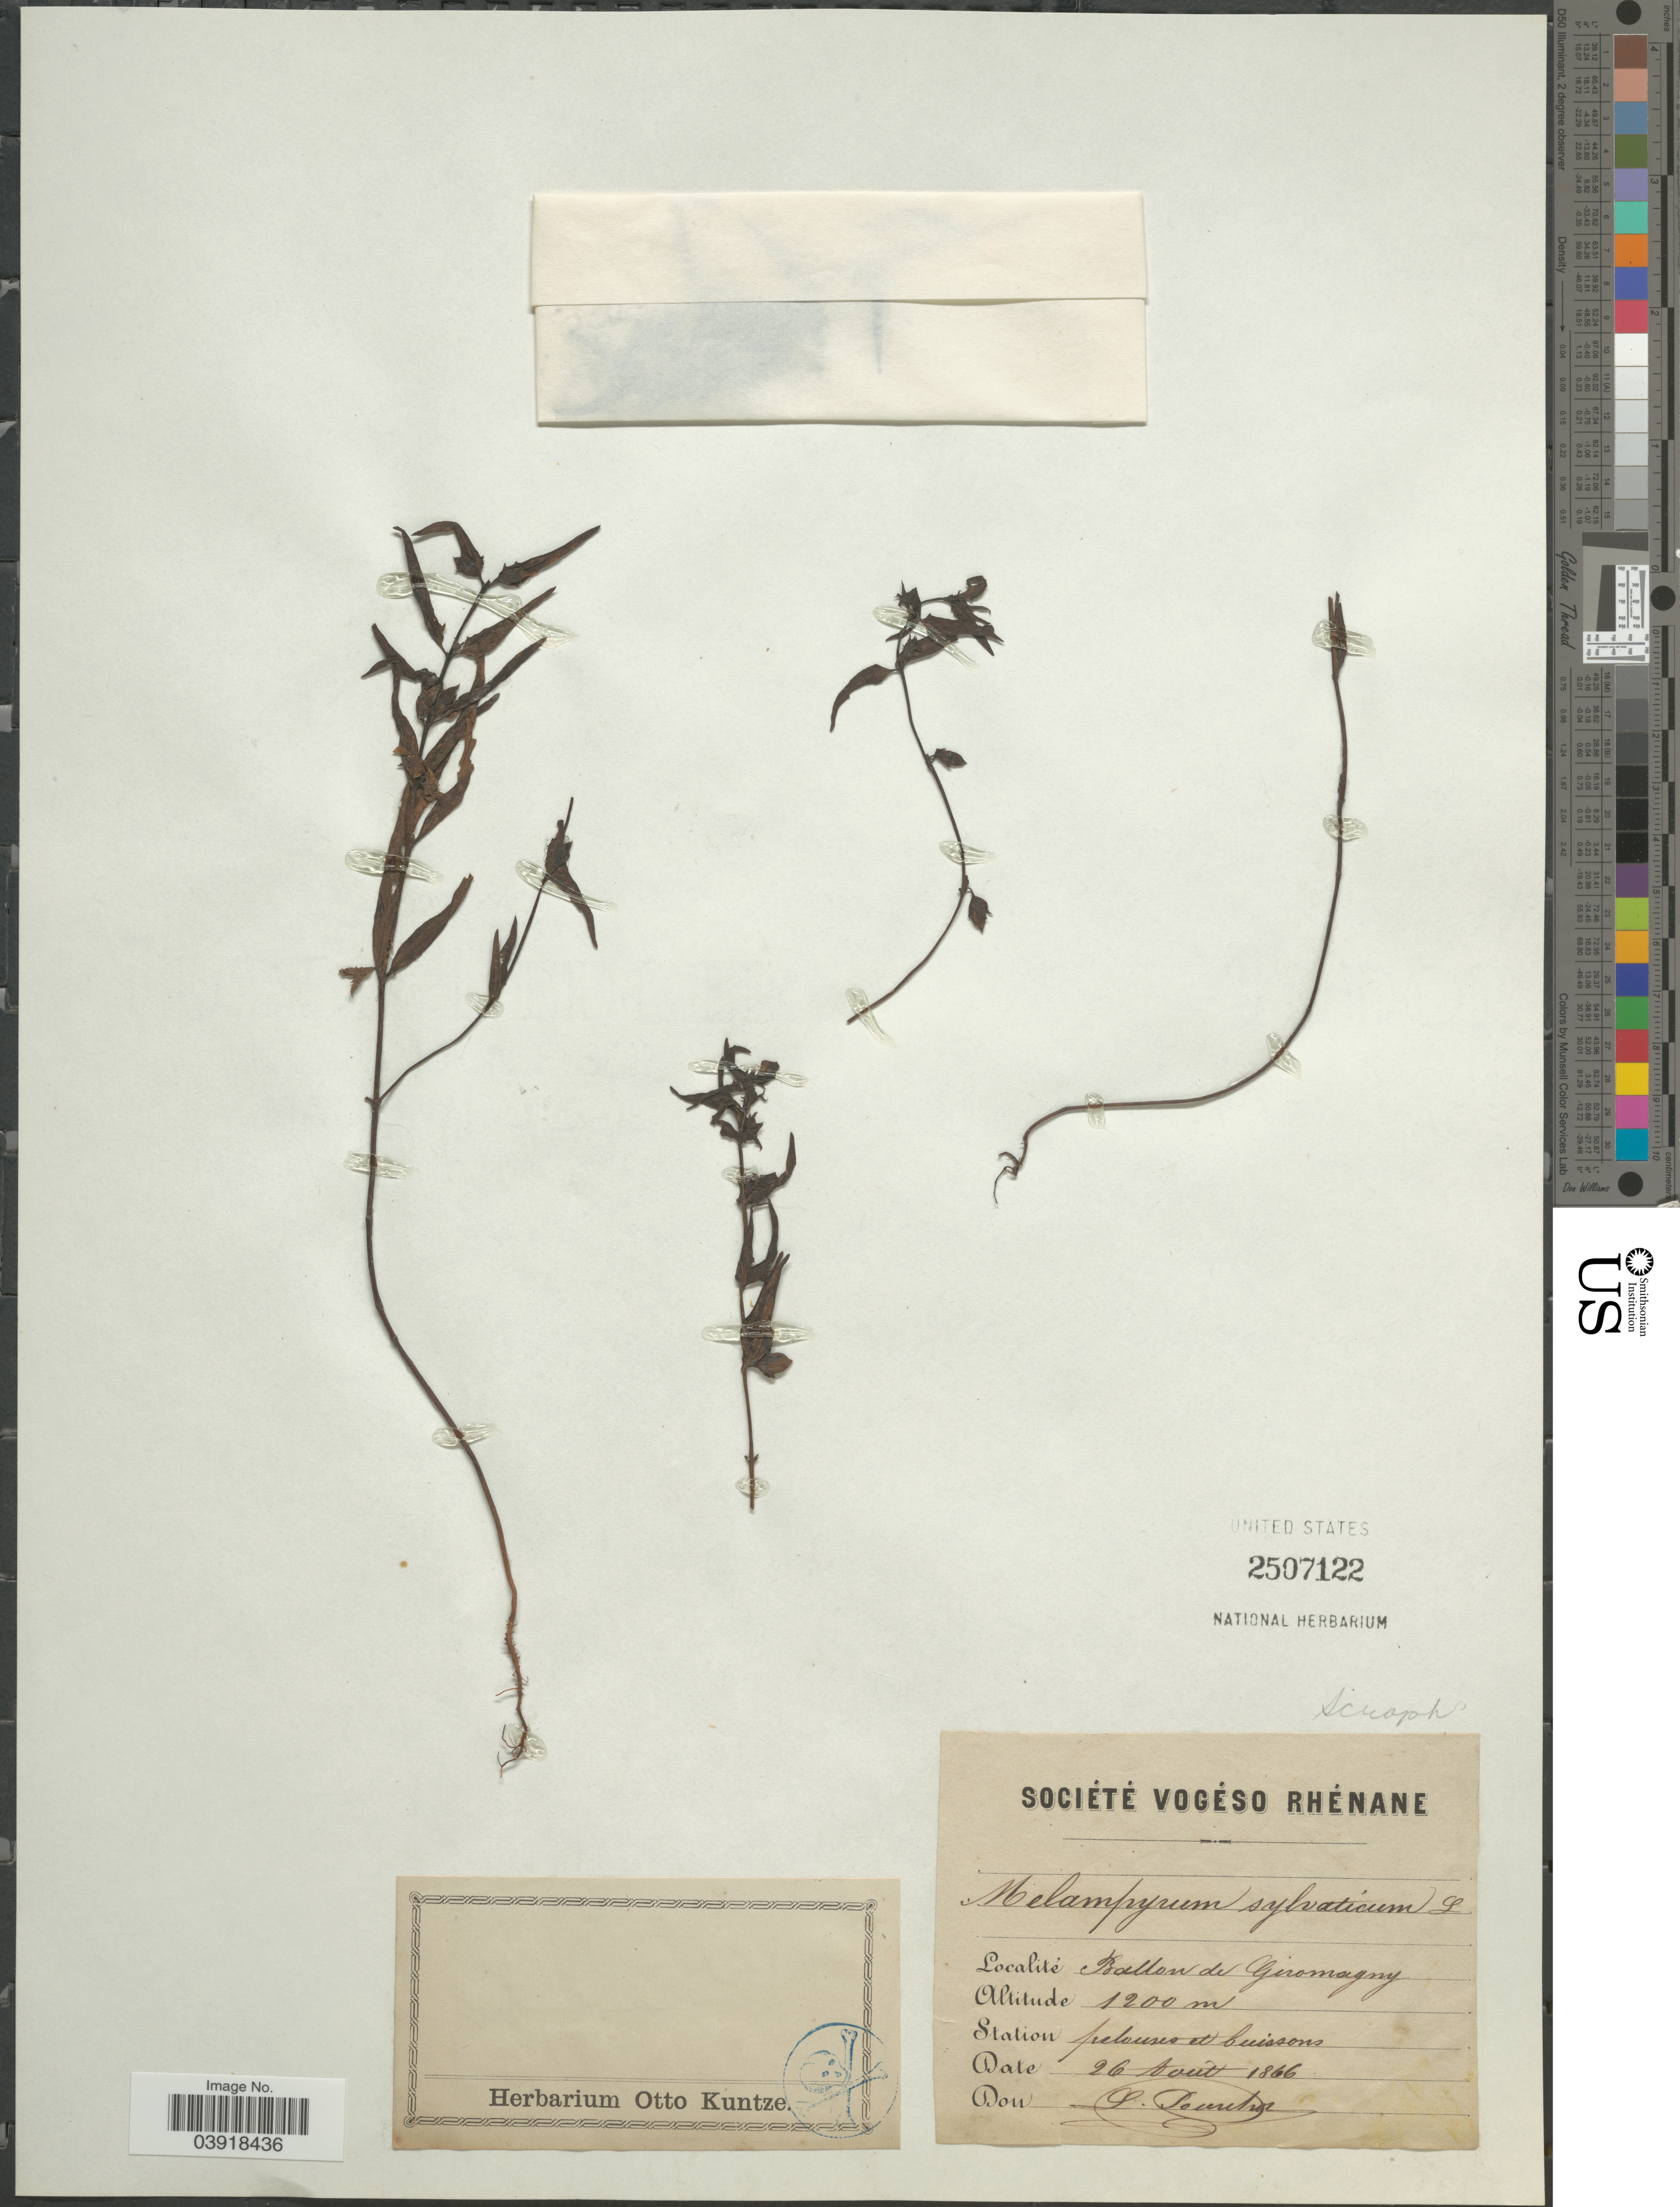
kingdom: Plantae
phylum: Tracheophyta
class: Magnoliopsida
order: Lamiales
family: Orobanchaceae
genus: Melampyrum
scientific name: Melampyrum sylvaticum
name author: L.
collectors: L. Pourchot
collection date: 1866-08-26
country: France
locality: Ballon de Giromagny. Station pelouses et cuissons.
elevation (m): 1200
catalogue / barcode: US 2507122